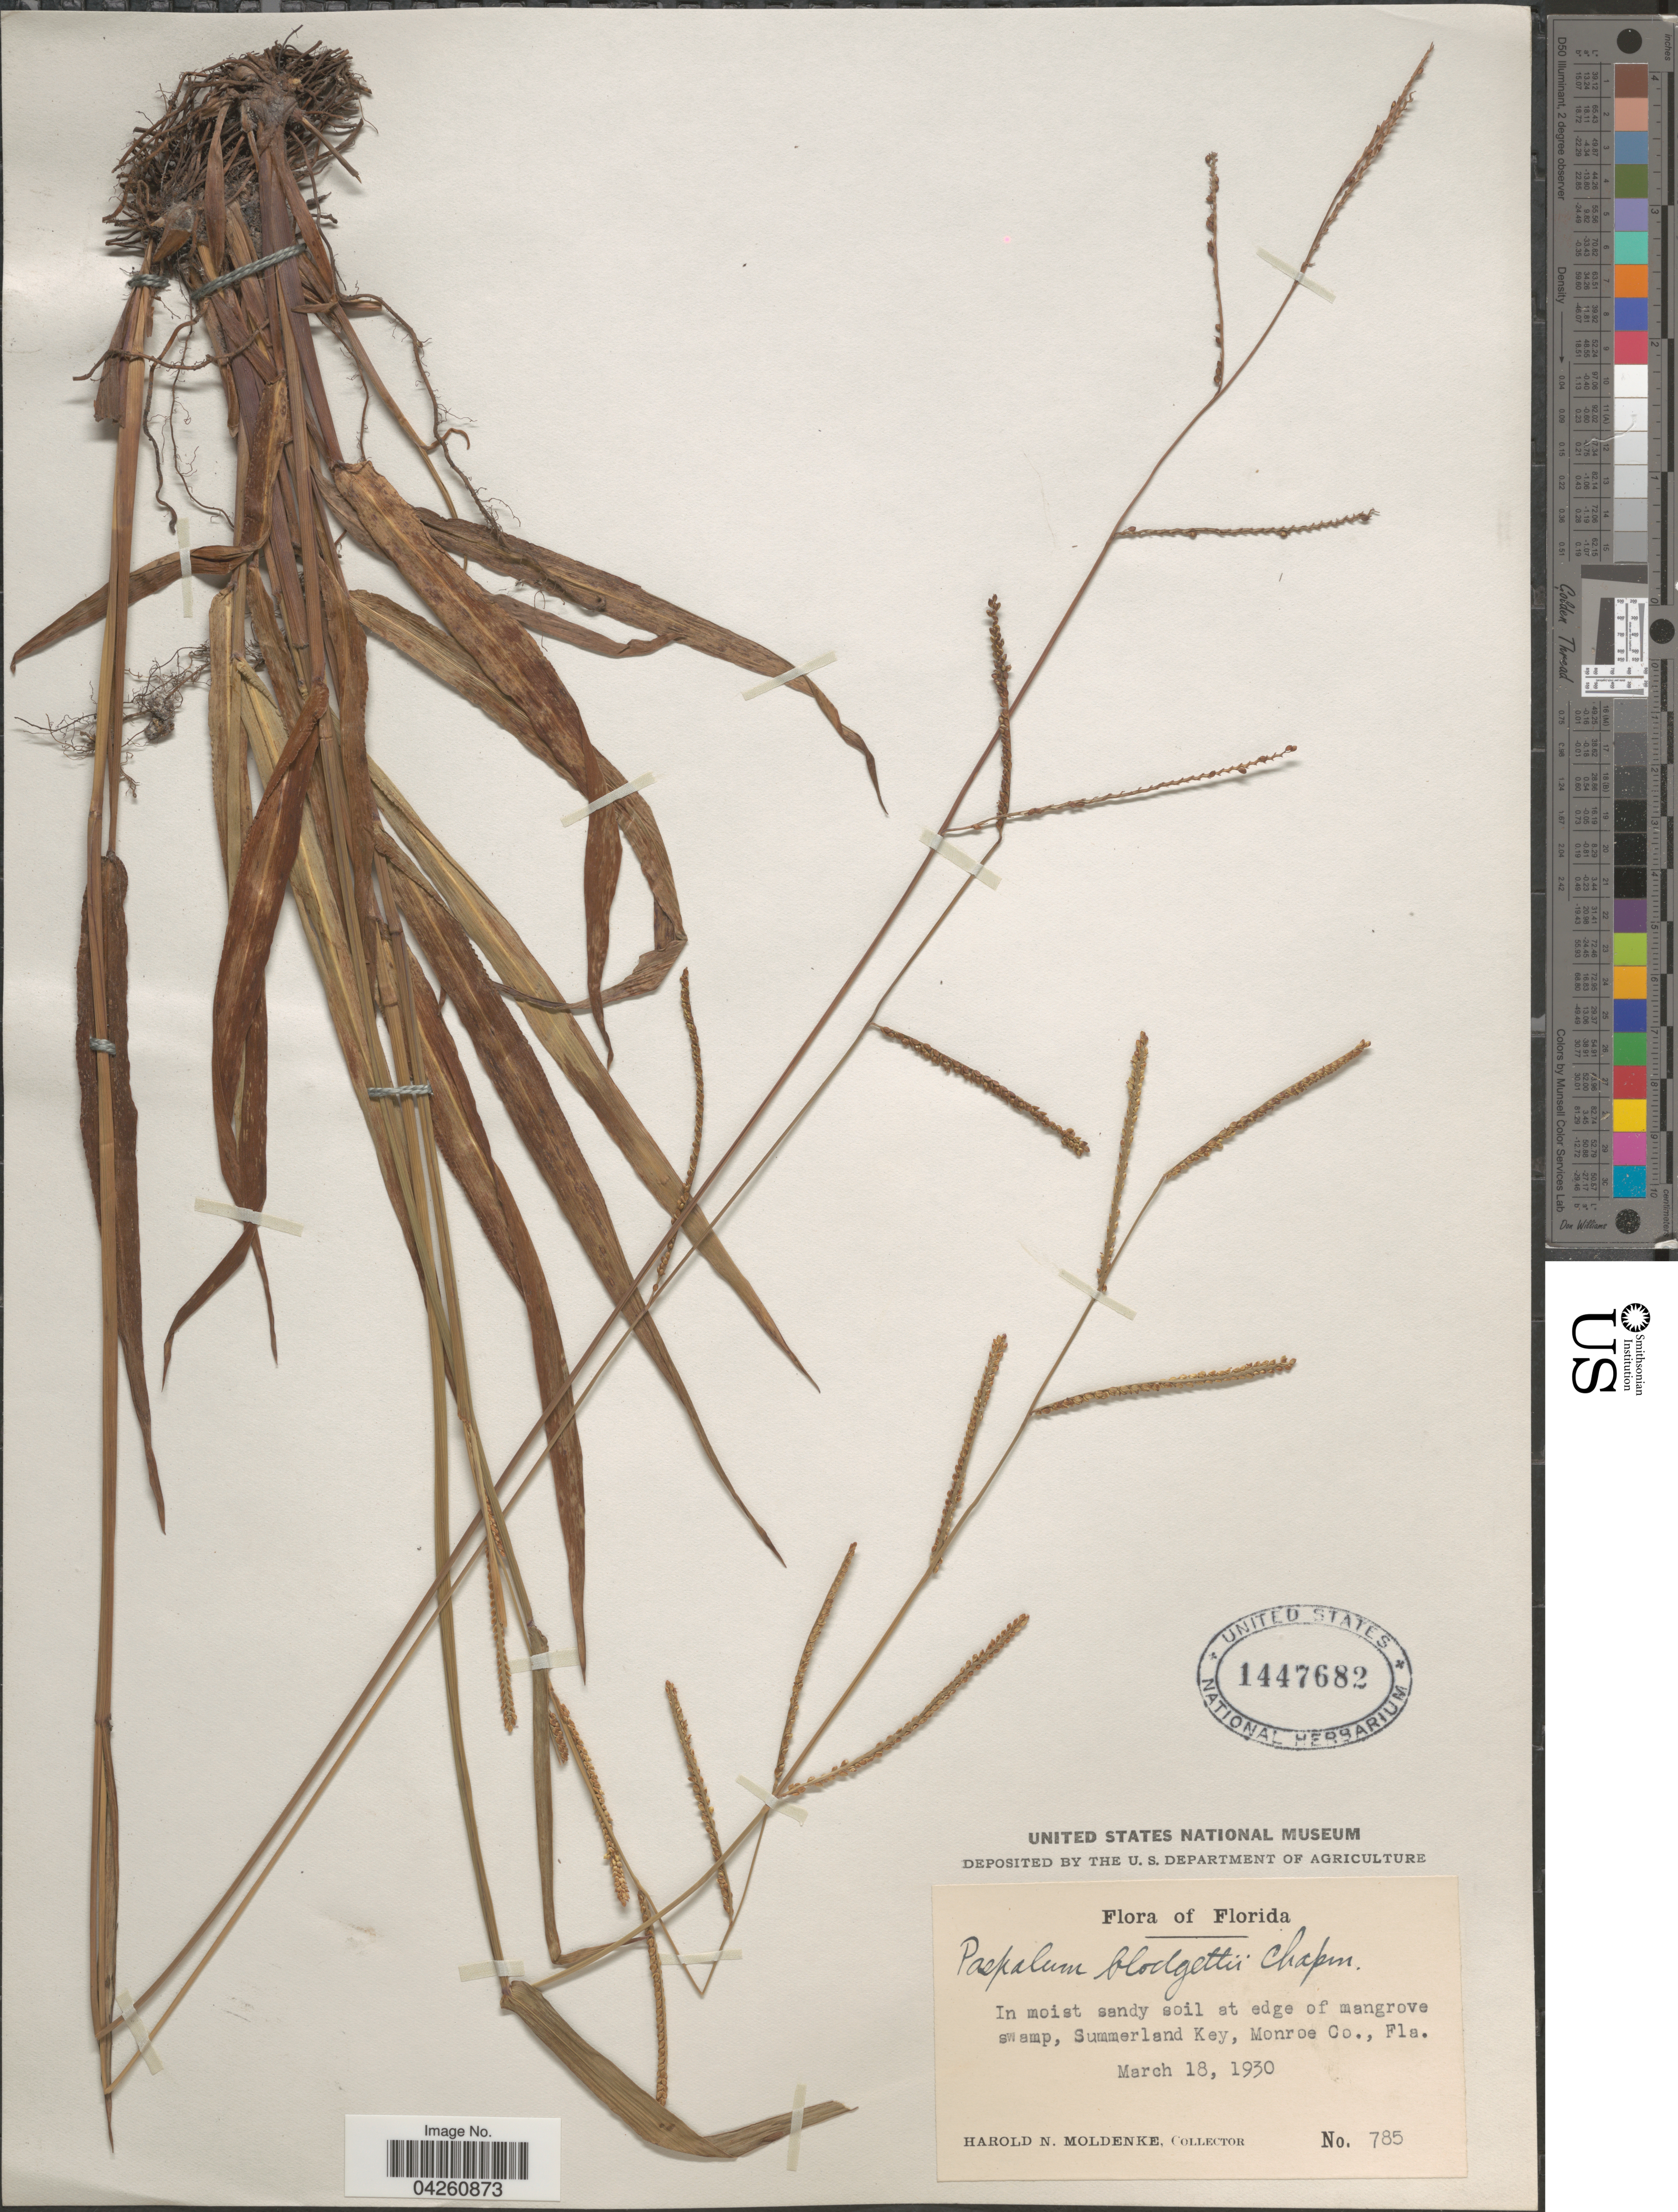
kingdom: Plantae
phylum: Tracheophyta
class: Liliopsida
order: Poales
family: Poaceae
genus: Paspalum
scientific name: Paspalum blodgettii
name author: Chapm.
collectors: H. N. Moldenke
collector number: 785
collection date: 1930-03-18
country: United States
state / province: Florida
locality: In moist sandy soil at edge of mangrove swamp, Summerland Key, Monroe Co.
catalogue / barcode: US 1447682